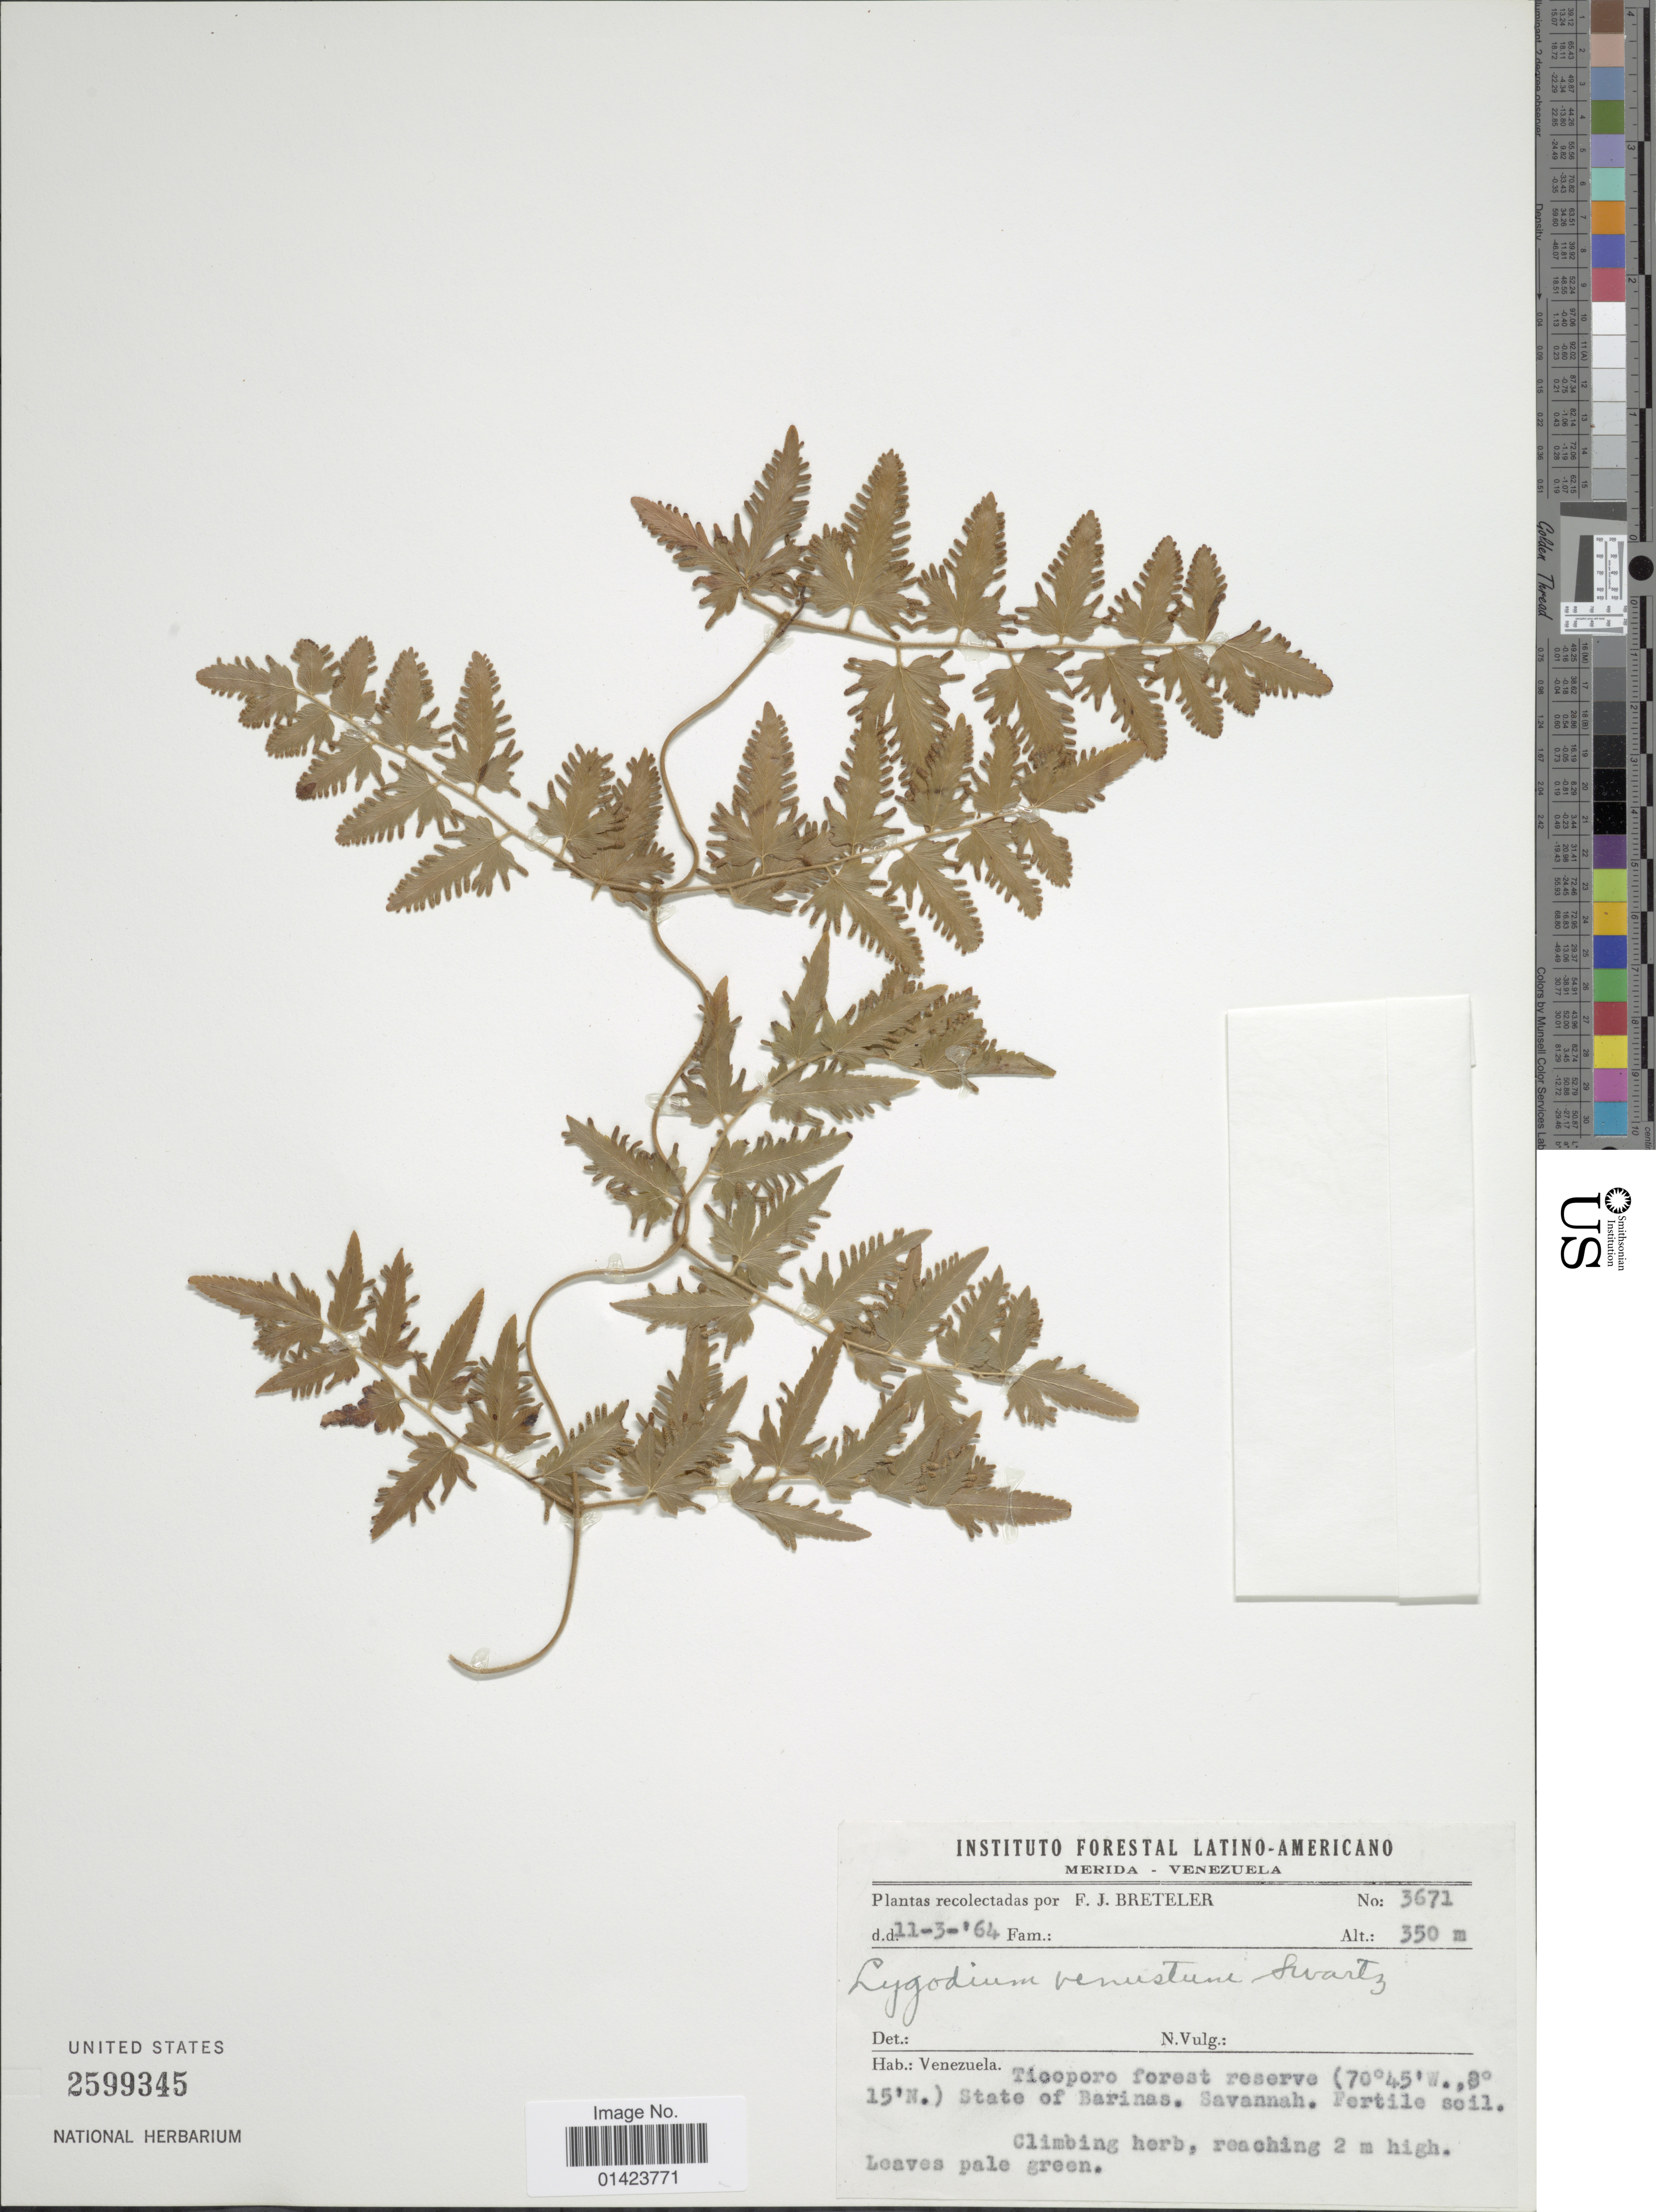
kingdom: Plantae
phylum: Tracheophyta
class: Polypodiopsida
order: Schizaeales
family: Lygodiaceae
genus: Lygodium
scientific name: Lygodium venustum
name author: Sw.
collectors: F. J. Breteler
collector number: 3671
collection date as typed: Transcribed d/m/y: 11/3/64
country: Venezuela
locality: Merida-Venezuela, Ticoporo forest reserve, State of Barinas, savannah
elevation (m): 350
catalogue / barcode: US 2599345